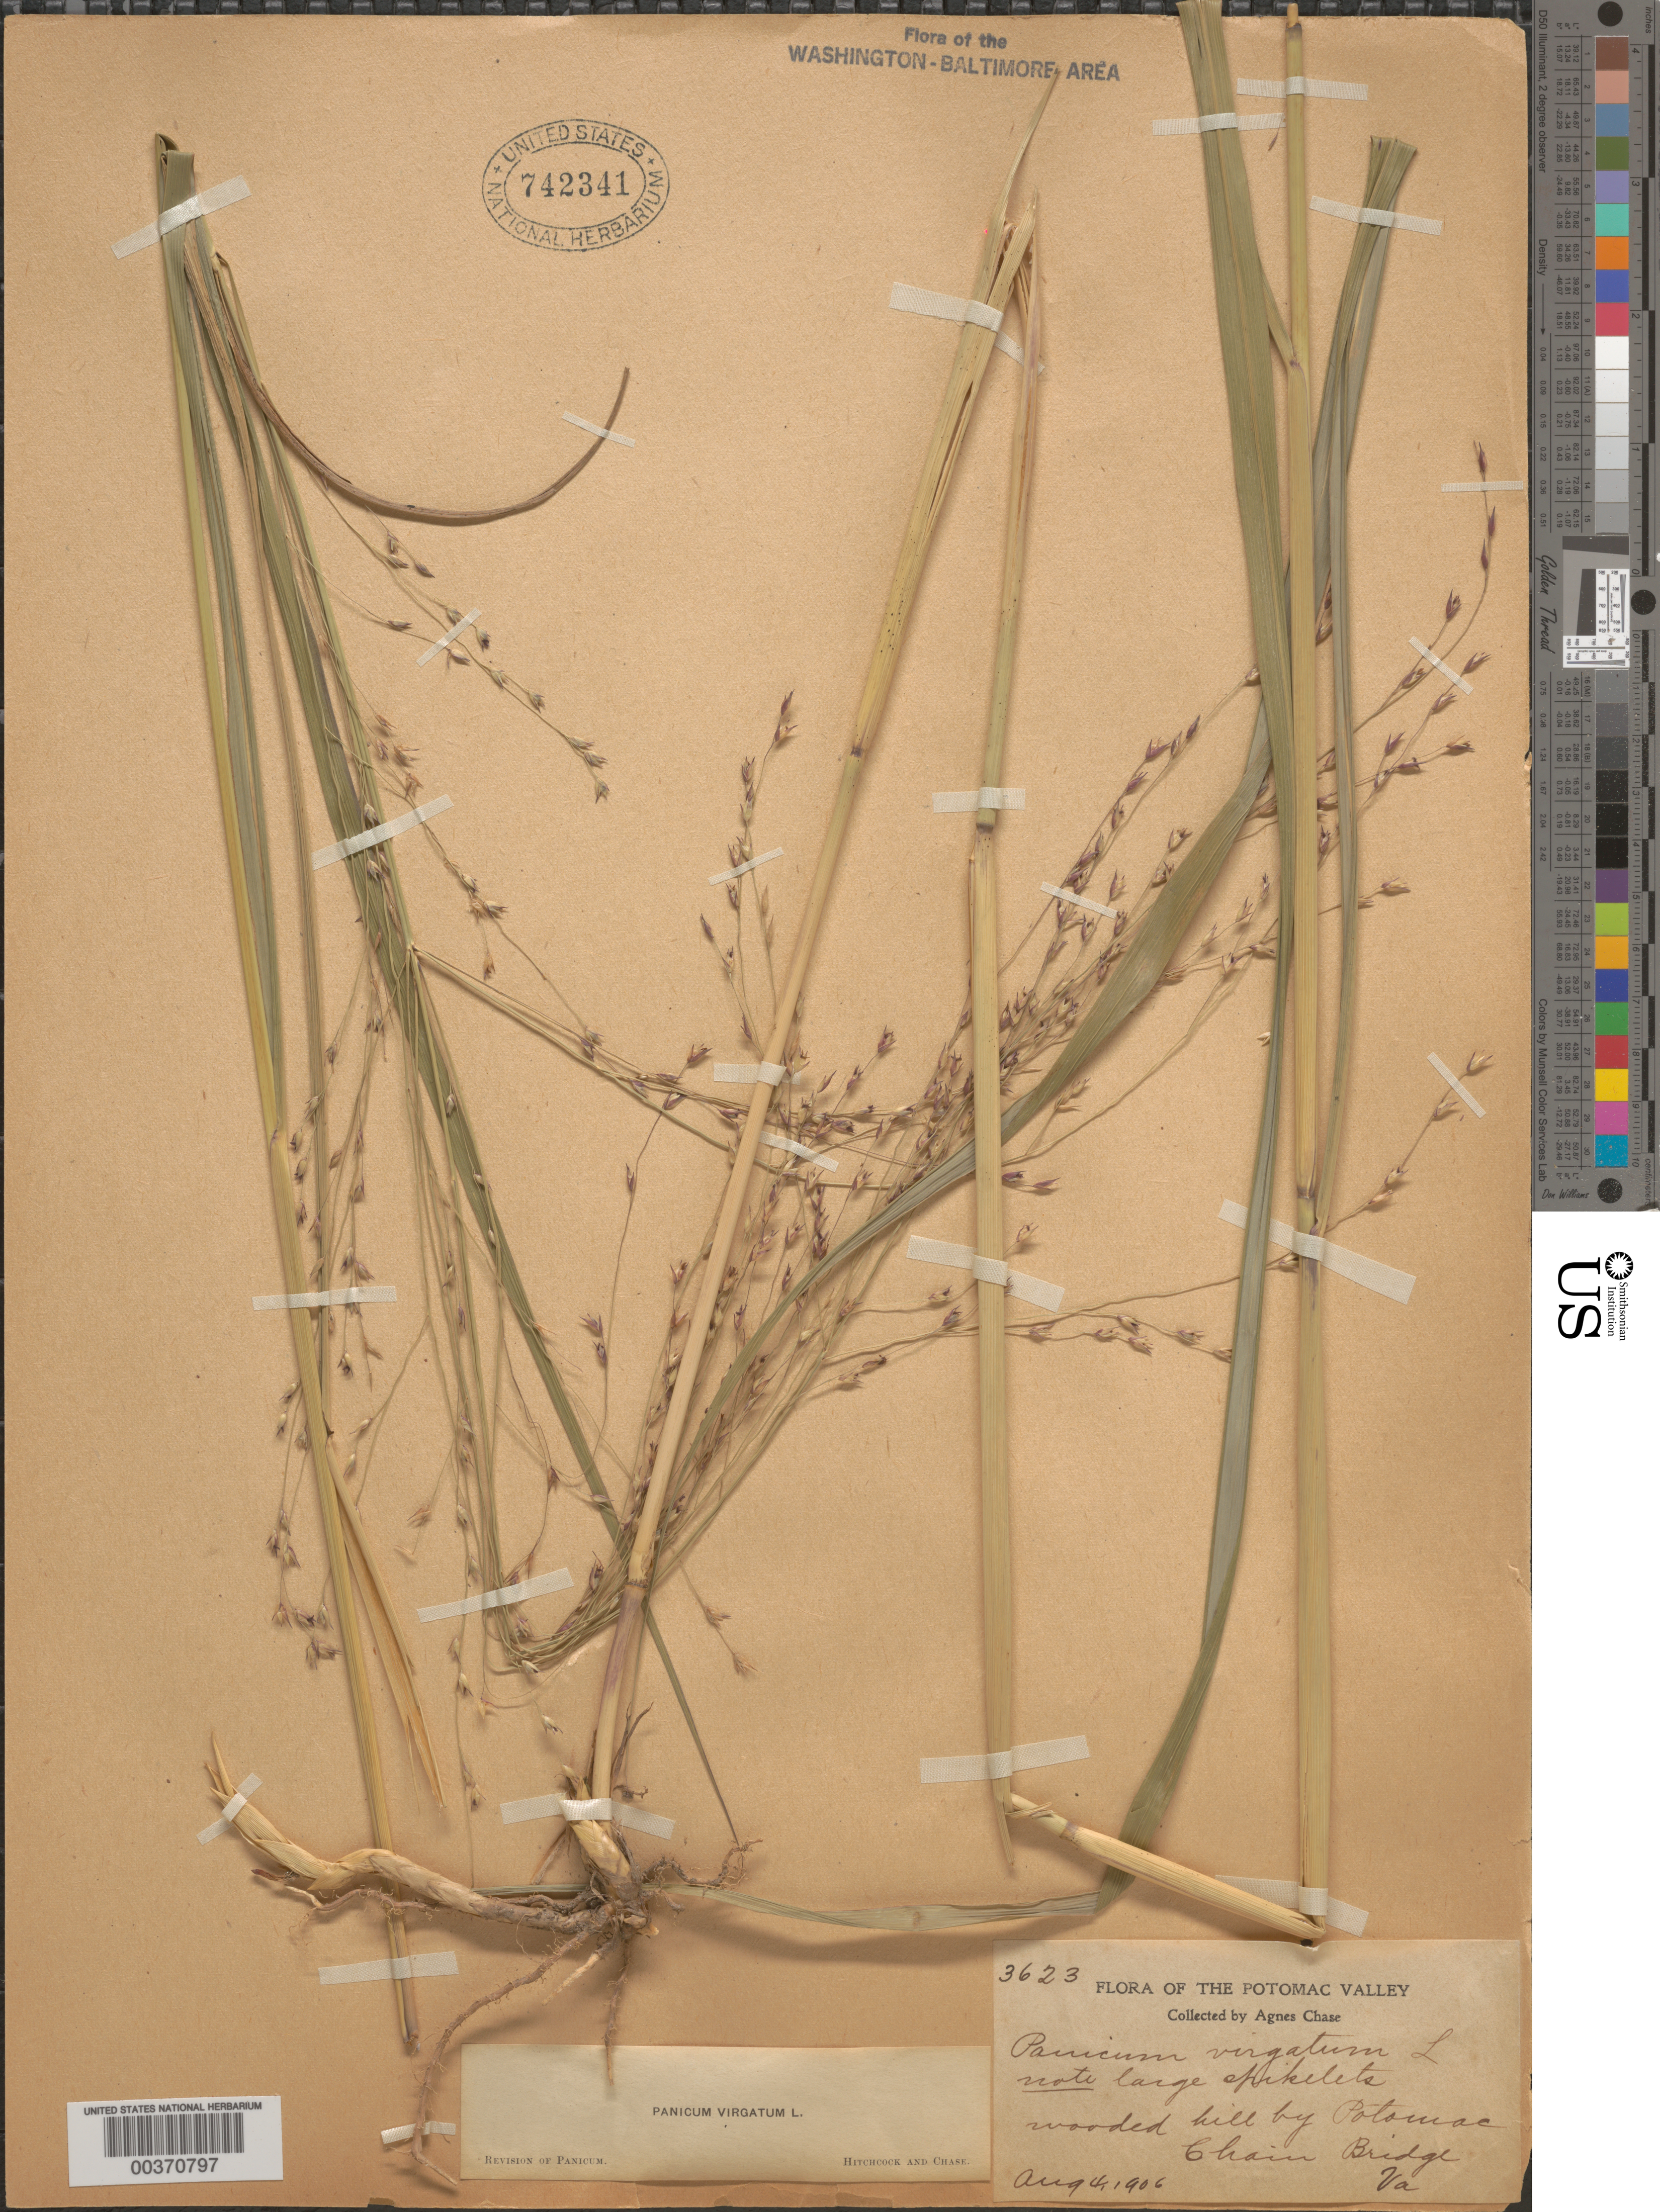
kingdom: Plantae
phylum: Tracheophyta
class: Liliopsida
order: Poales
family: Poaceae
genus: Panicum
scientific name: Panicum virgatum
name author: L.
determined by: Hitchcock, A. S.; Chase, [M.] A.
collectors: A. Chase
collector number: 3623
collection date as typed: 04 Aug 1906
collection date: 1906-08-04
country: United States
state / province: Virginia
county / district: Arlington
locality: By Potomac, Chain Bridge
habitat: Wooded hill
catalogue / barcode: US 742341